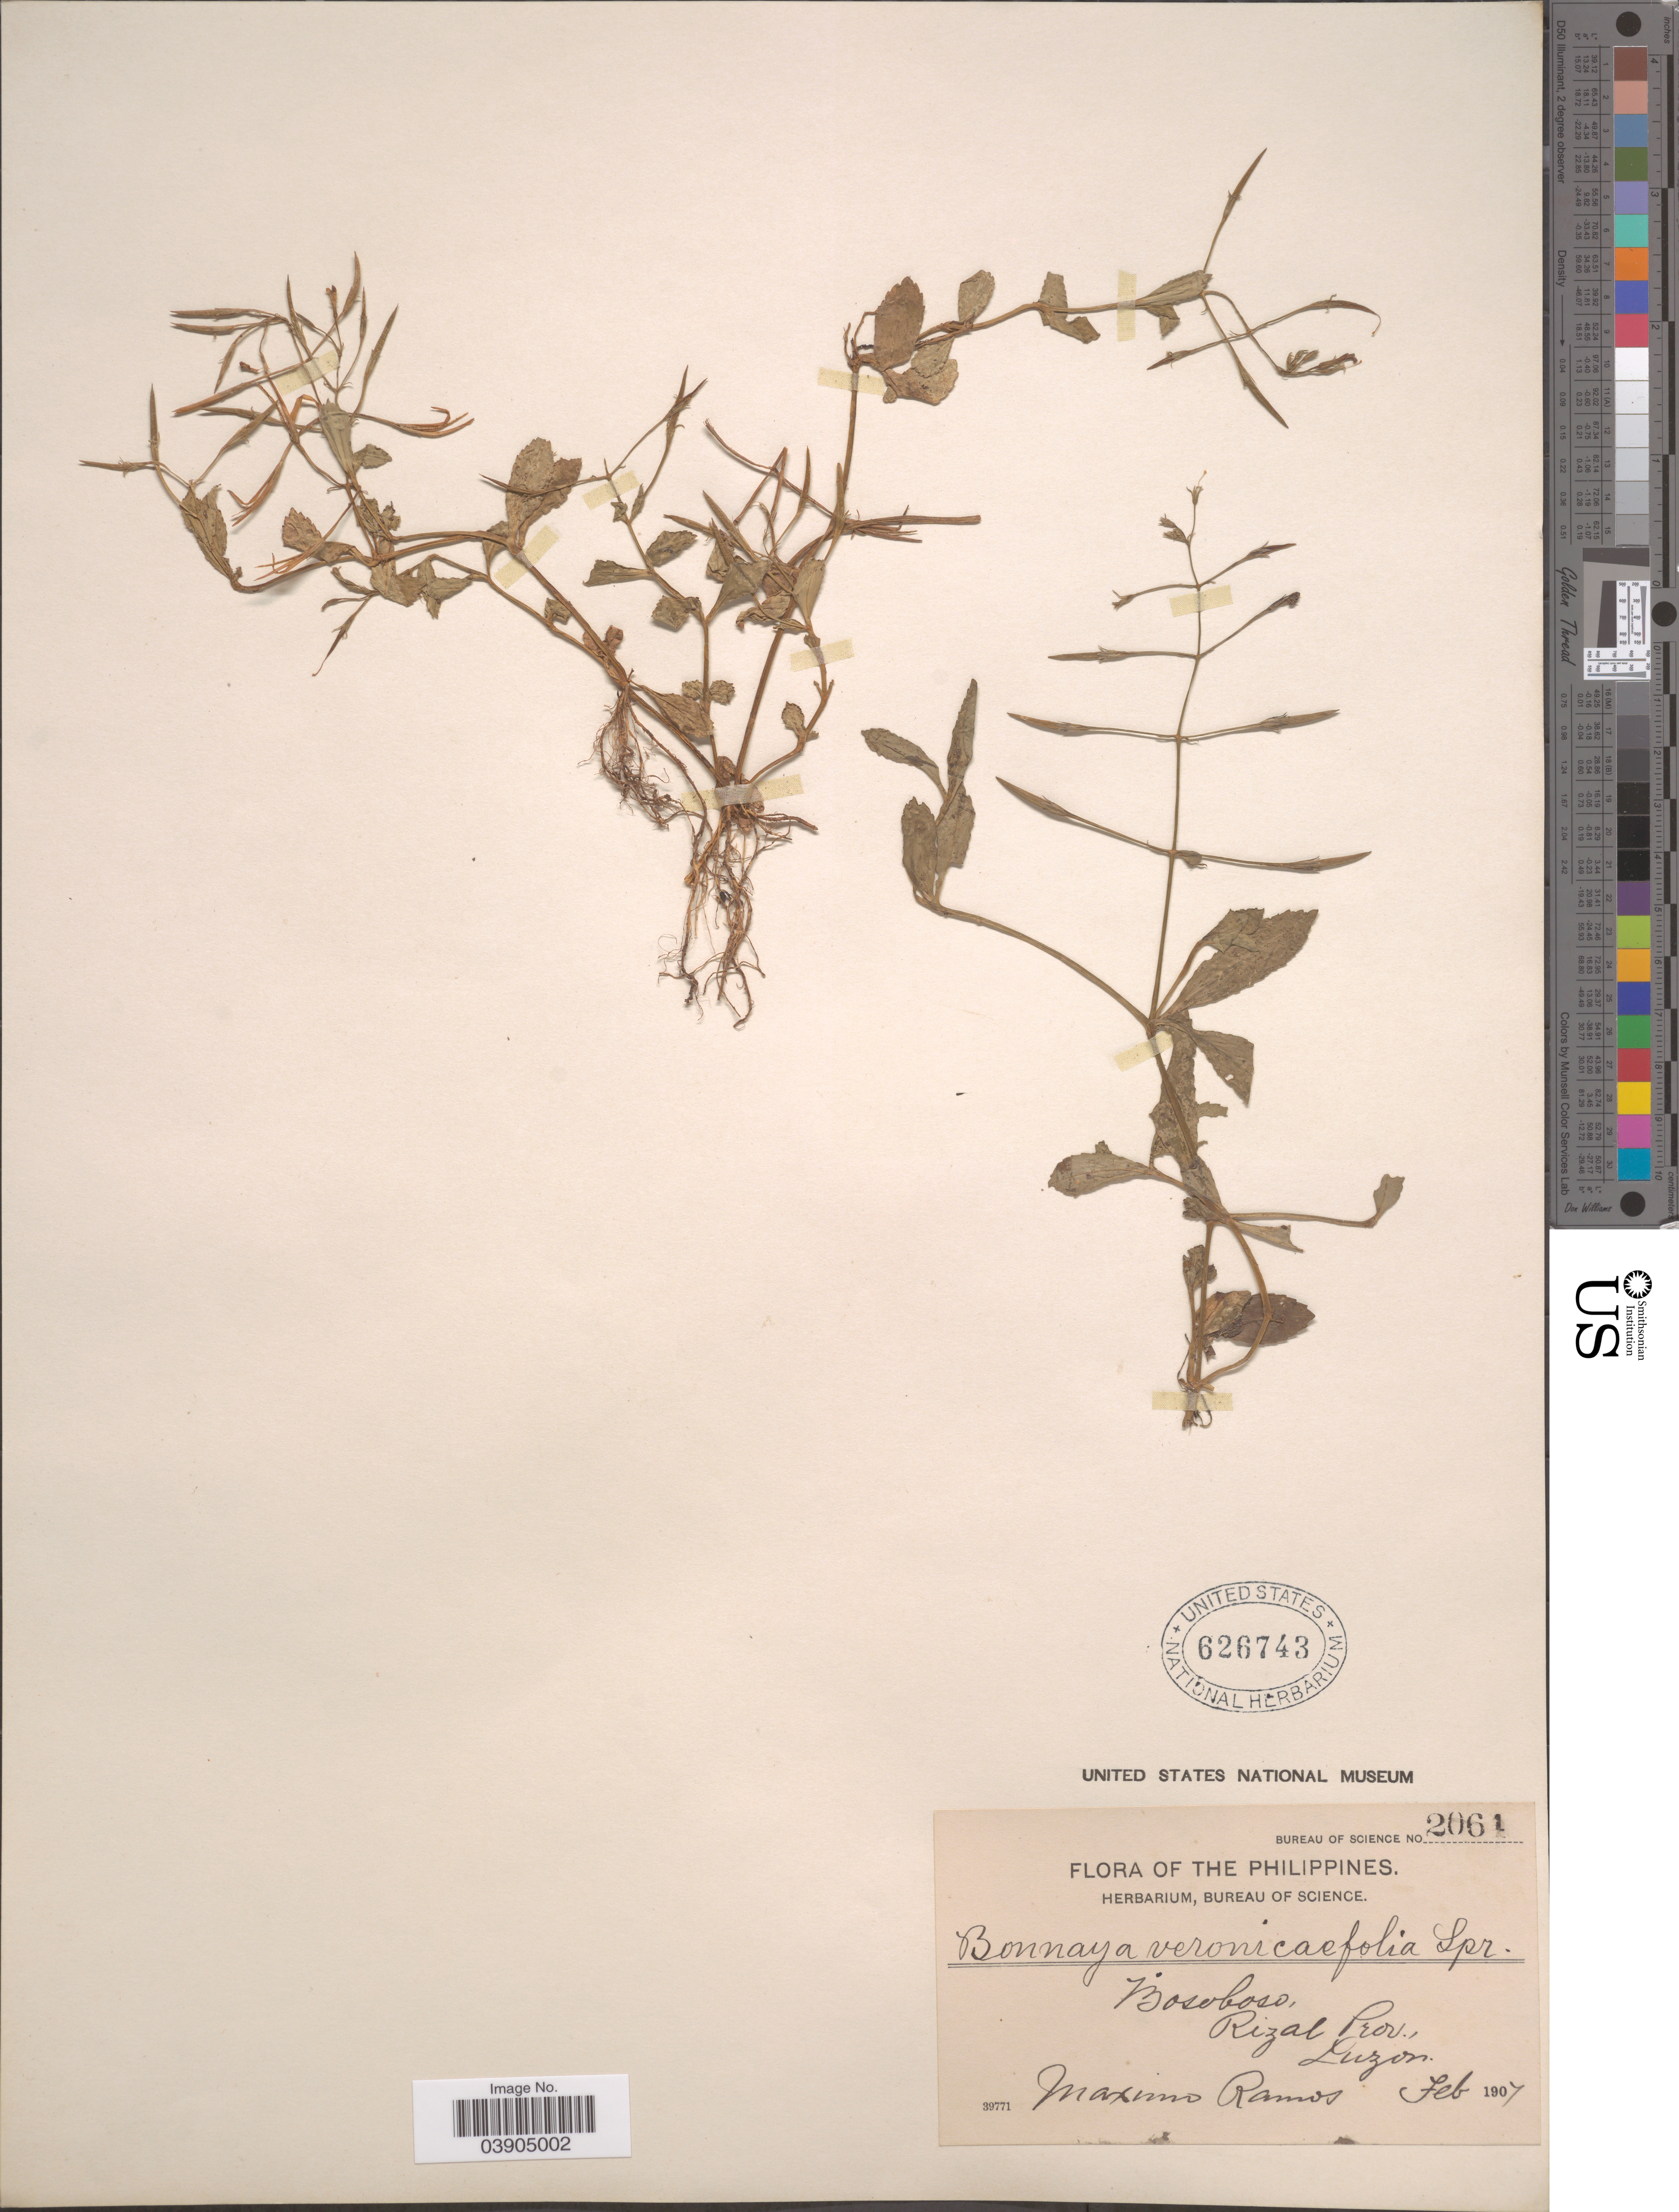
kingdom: Plantae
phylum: Tracheophyta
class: Magnoliopsida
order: Lamiales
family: Linderniaceae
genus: Lindernia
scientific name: Lindernia antipoda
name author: (L.) Alston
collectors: M. Ramos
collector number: Bureau of Science 2061*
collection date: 1907-02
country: Philippines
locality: Bosoboso, Rizal Prov., Luzon.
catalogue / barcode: US 626743